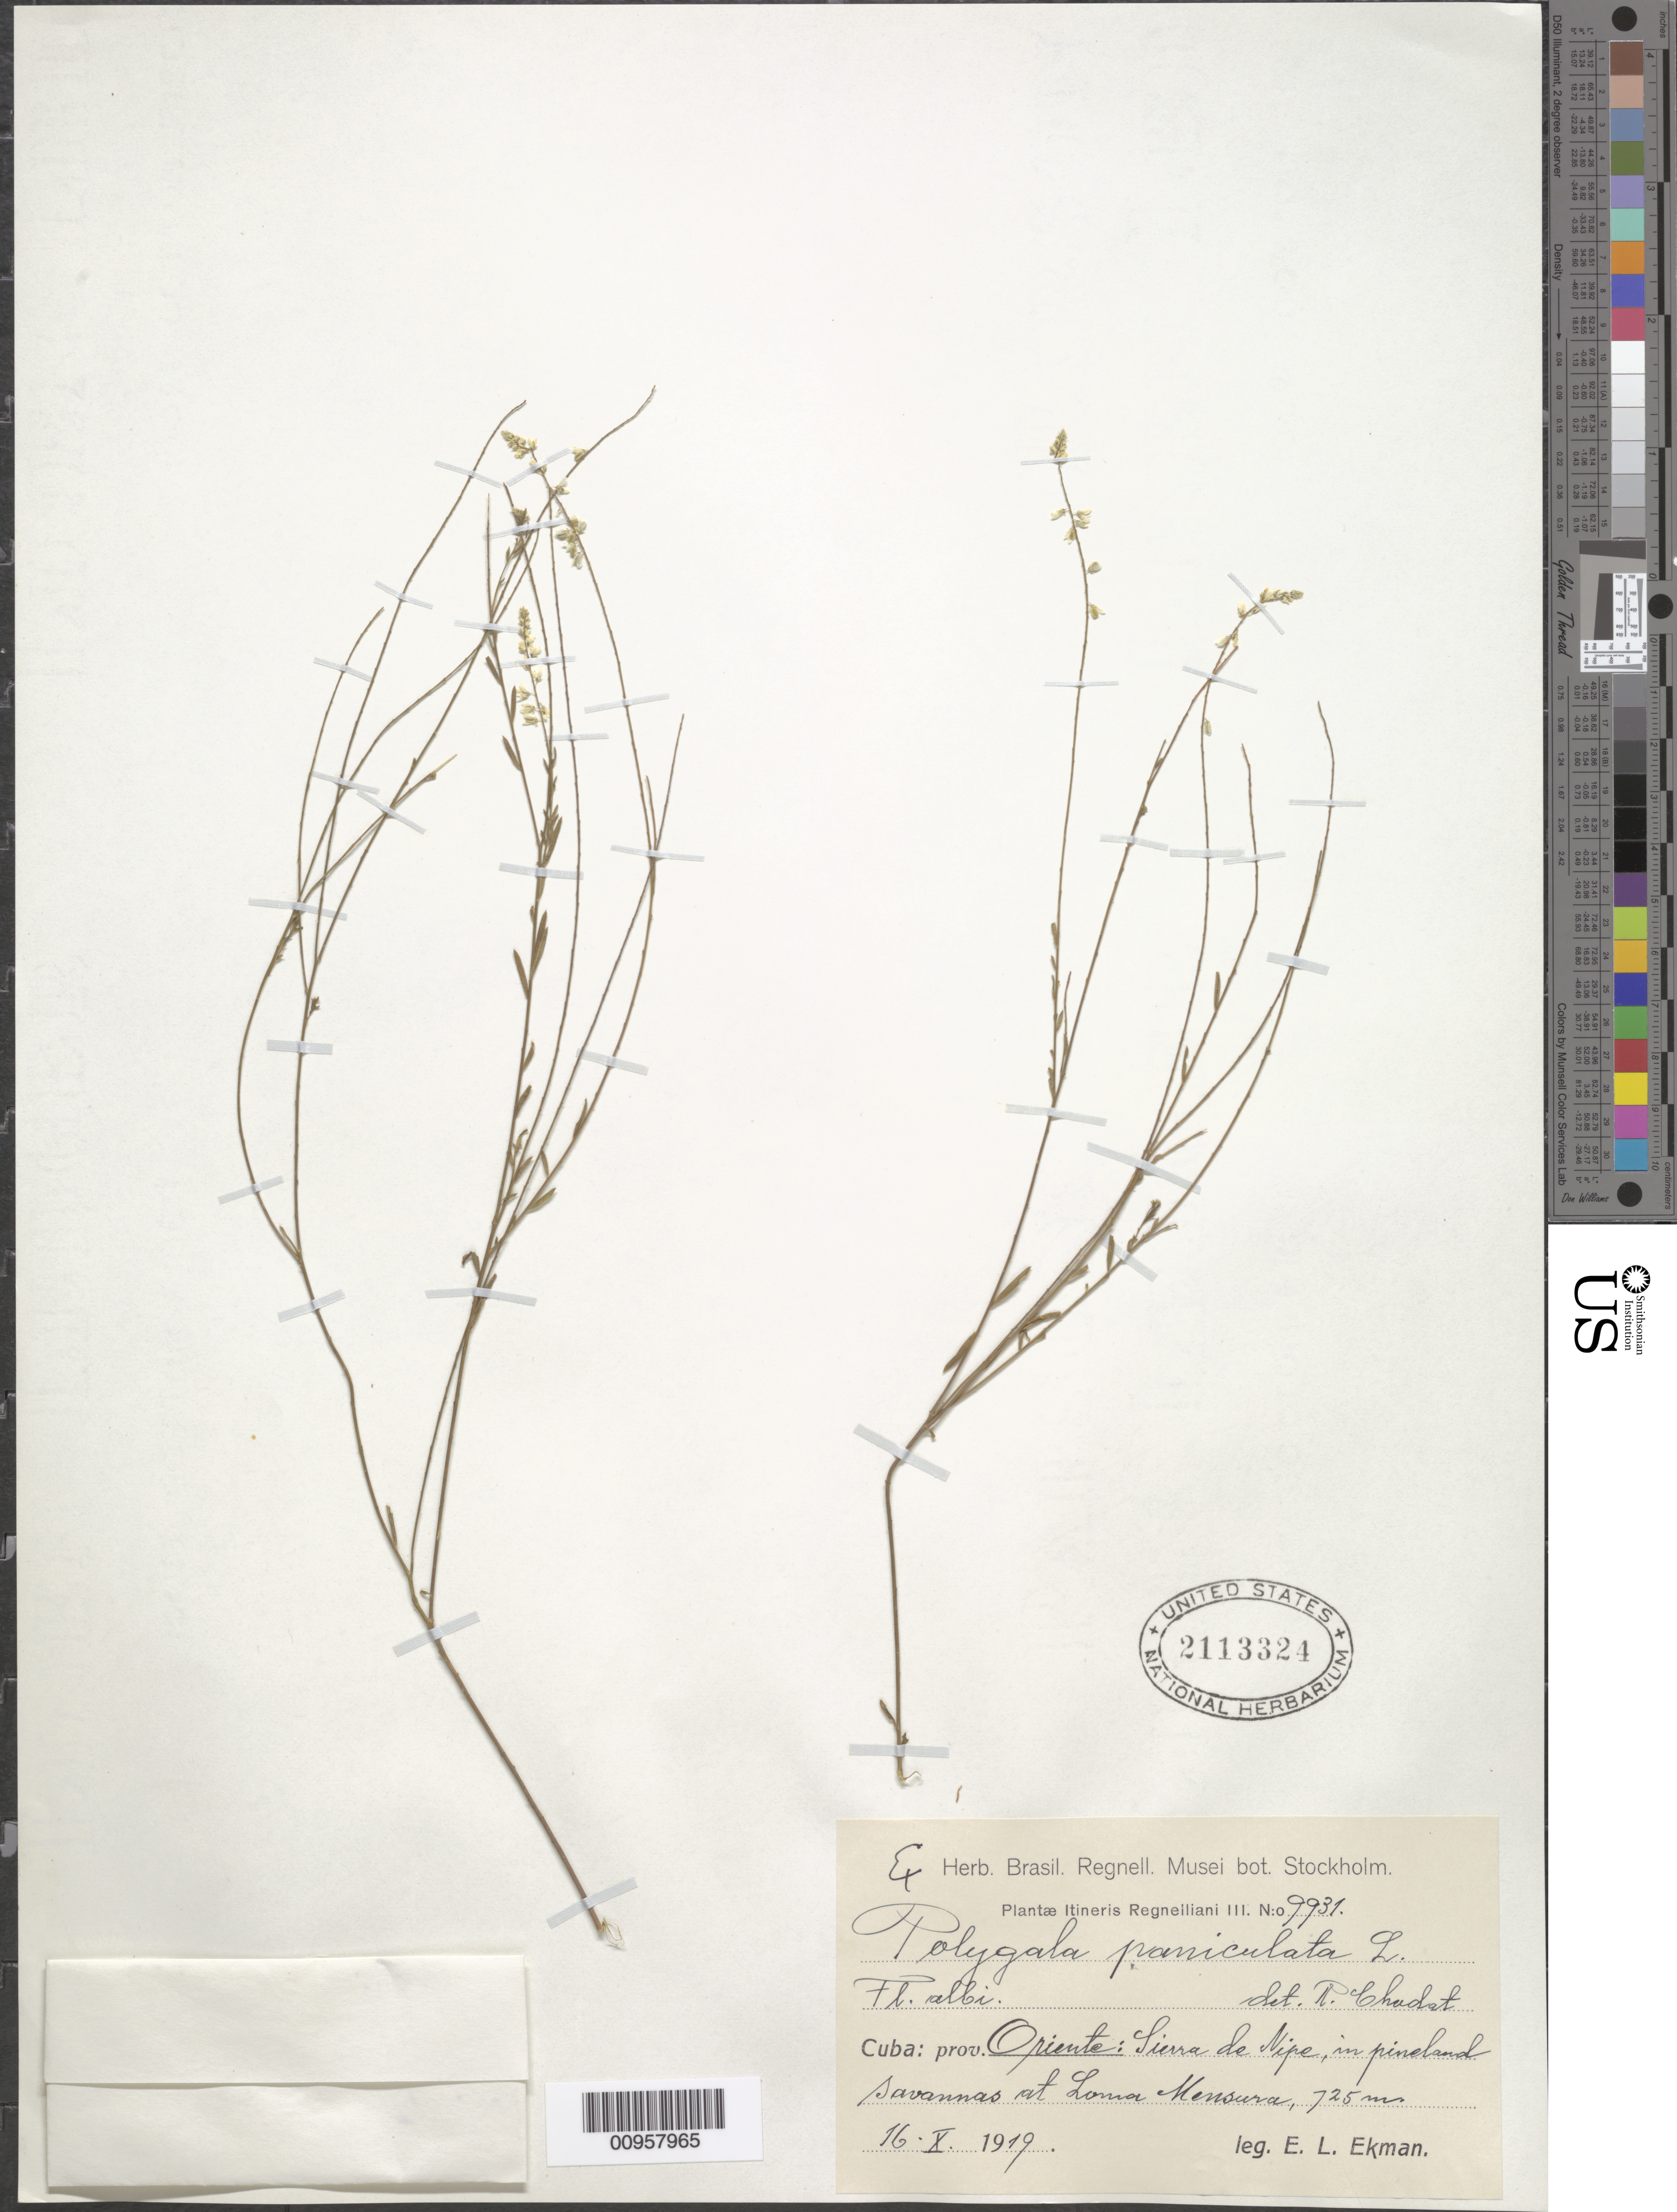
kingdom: Plantae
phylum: Tracheophyta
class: Magnoliopsida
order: Fabales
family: Polygalaceae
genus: Polygala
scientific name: Polygala paniculata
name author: L.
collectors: E. L. Ekman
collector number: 9931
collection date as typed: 16 Oct 1919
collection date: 1919-10-16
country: Cuba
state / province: Holguín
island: Cuba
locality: Sierra de Nipe, at Loma Mensura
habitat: In pineland savannas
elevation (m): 725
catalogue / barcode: US 2113324